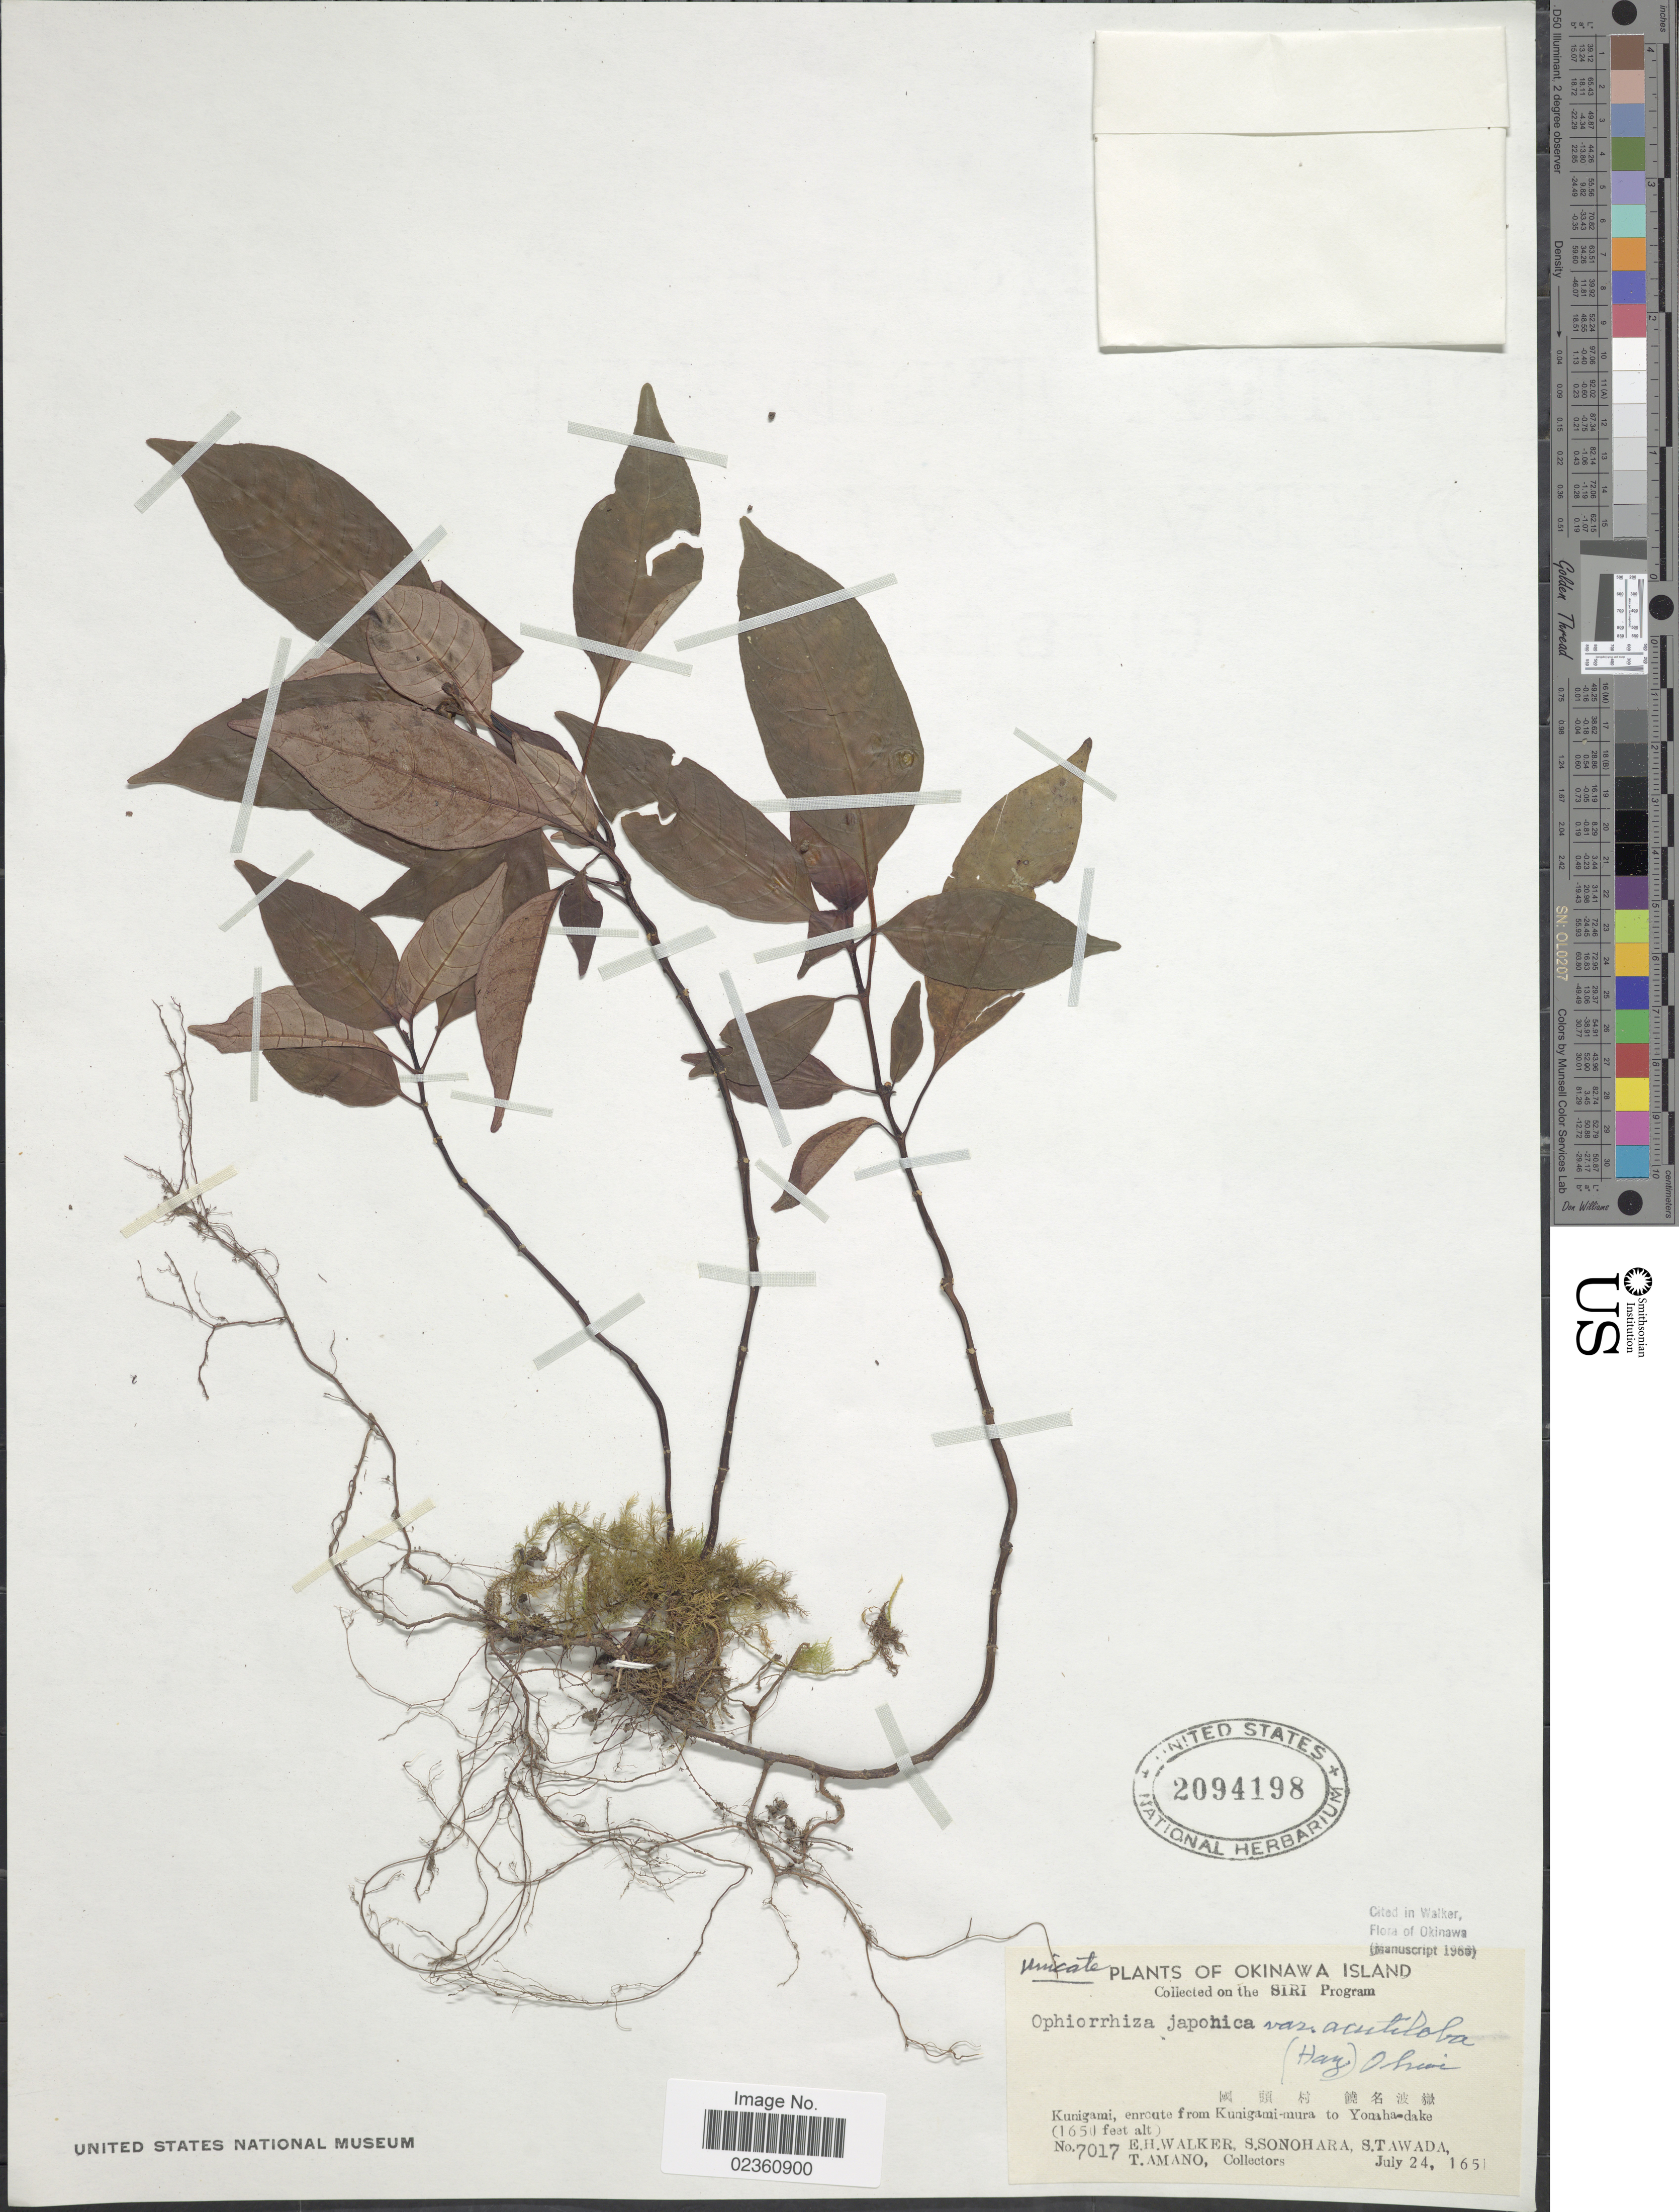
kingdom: Plantae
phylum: Tracheophyta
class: Magnoliopsida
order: Gentianales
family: Rubiaceae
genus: Ophiorrhiza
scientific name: Ophiorrhiza japonica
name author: Blume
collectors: E. H. Walker, S. Sonohara, S. Tawada & T. Amano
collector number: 7017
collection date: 1965-07-24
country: Japan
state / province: Okinawa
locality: Okinawa Island, Kunigami, enroute from Kunigami-mura to Yonaha-dake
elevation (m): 503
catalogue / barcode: US 2094198